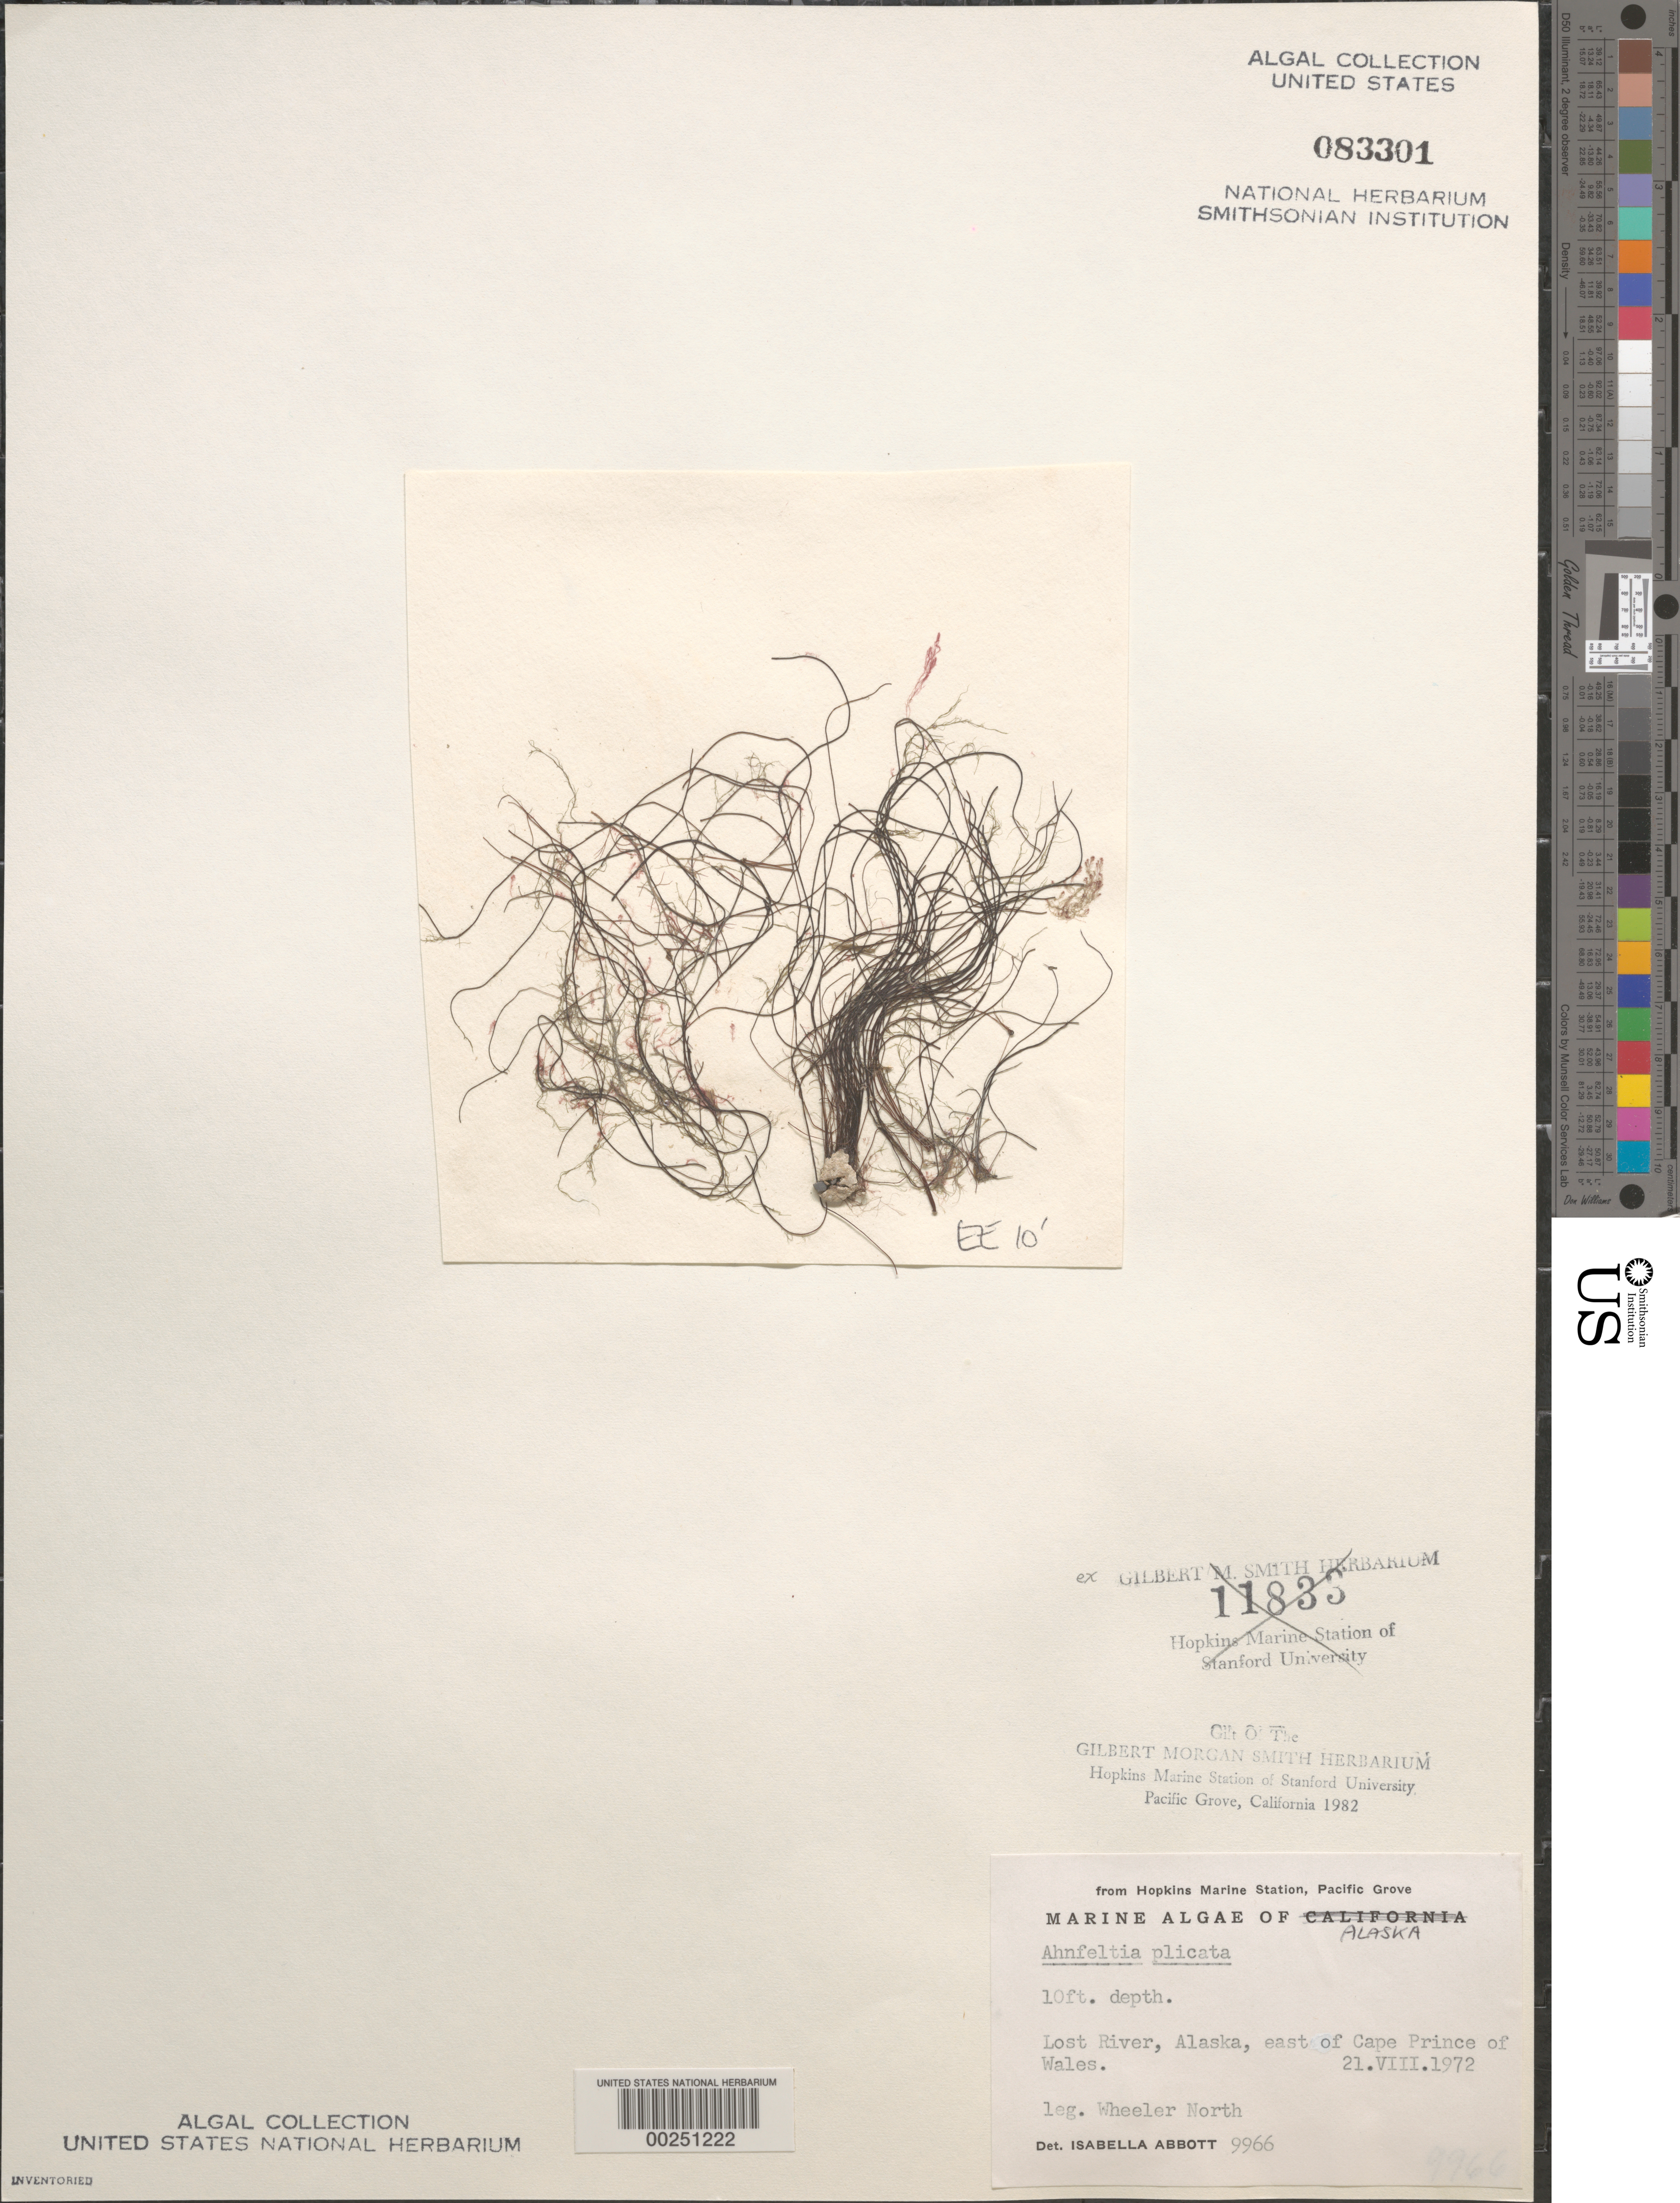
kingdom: Plantae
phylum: Rhodophyta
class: Florideophyceae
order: Ahnfeltiales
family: Ahnfeltiaceae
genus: Ahnfeltia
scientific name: Ahnfeltia plicata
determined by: Abbott, Isabella A.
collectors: W. North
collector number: IAA 9966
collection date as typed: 21 Aug 1972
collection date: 1972-08-21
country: United States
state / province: Alaska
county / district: Nome Division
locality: Lost River, east of Cape Prince of Wales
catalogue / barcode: US 83301